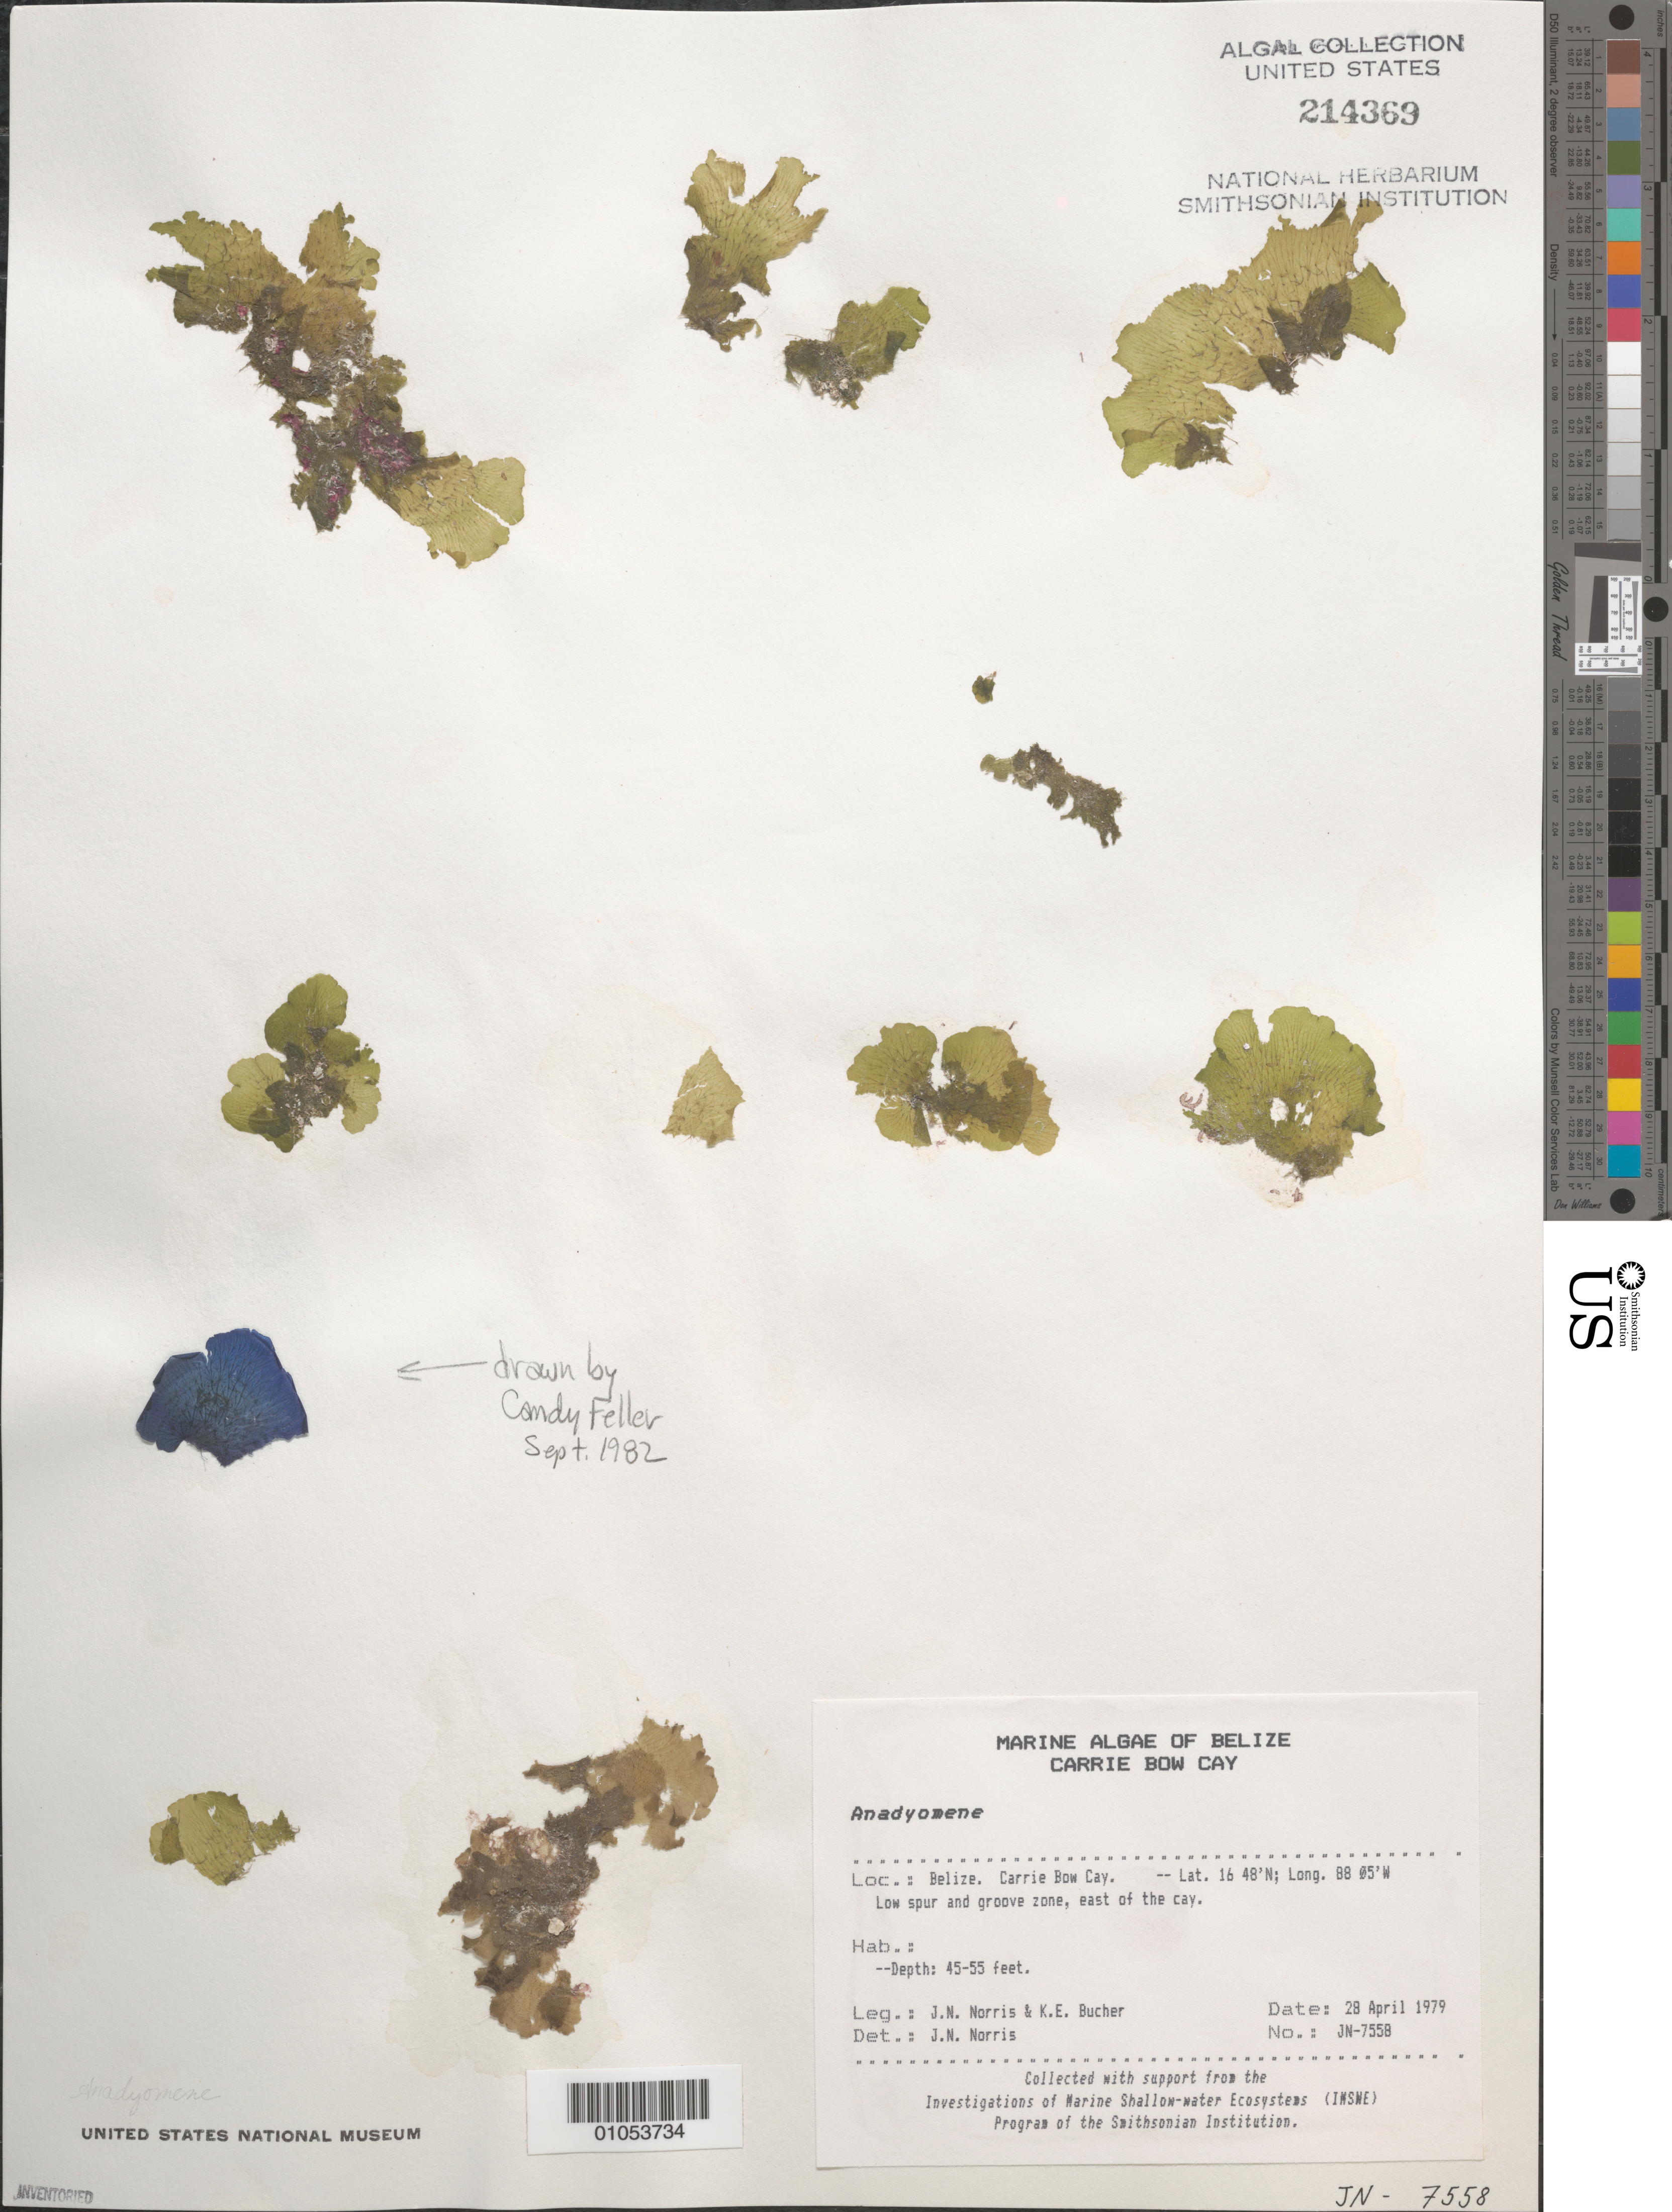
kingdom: Plantae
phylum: Chlorophyta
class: Ulvophyceae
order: Cladophorales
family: Anadyomenaceae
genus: Anadyomene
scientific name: Anadyomene sp.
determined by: Norris, James N.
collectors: J. N. Norris & K. E. Bucher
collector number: JN-7558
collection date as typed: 28 Apr 1979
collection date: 1979-04-28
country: Belize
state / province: Stann Creek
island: Carrie Bow Cay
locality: East of Carrie Bow Cay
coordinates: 16 48'N, 88 05'W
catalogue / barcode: US 214369